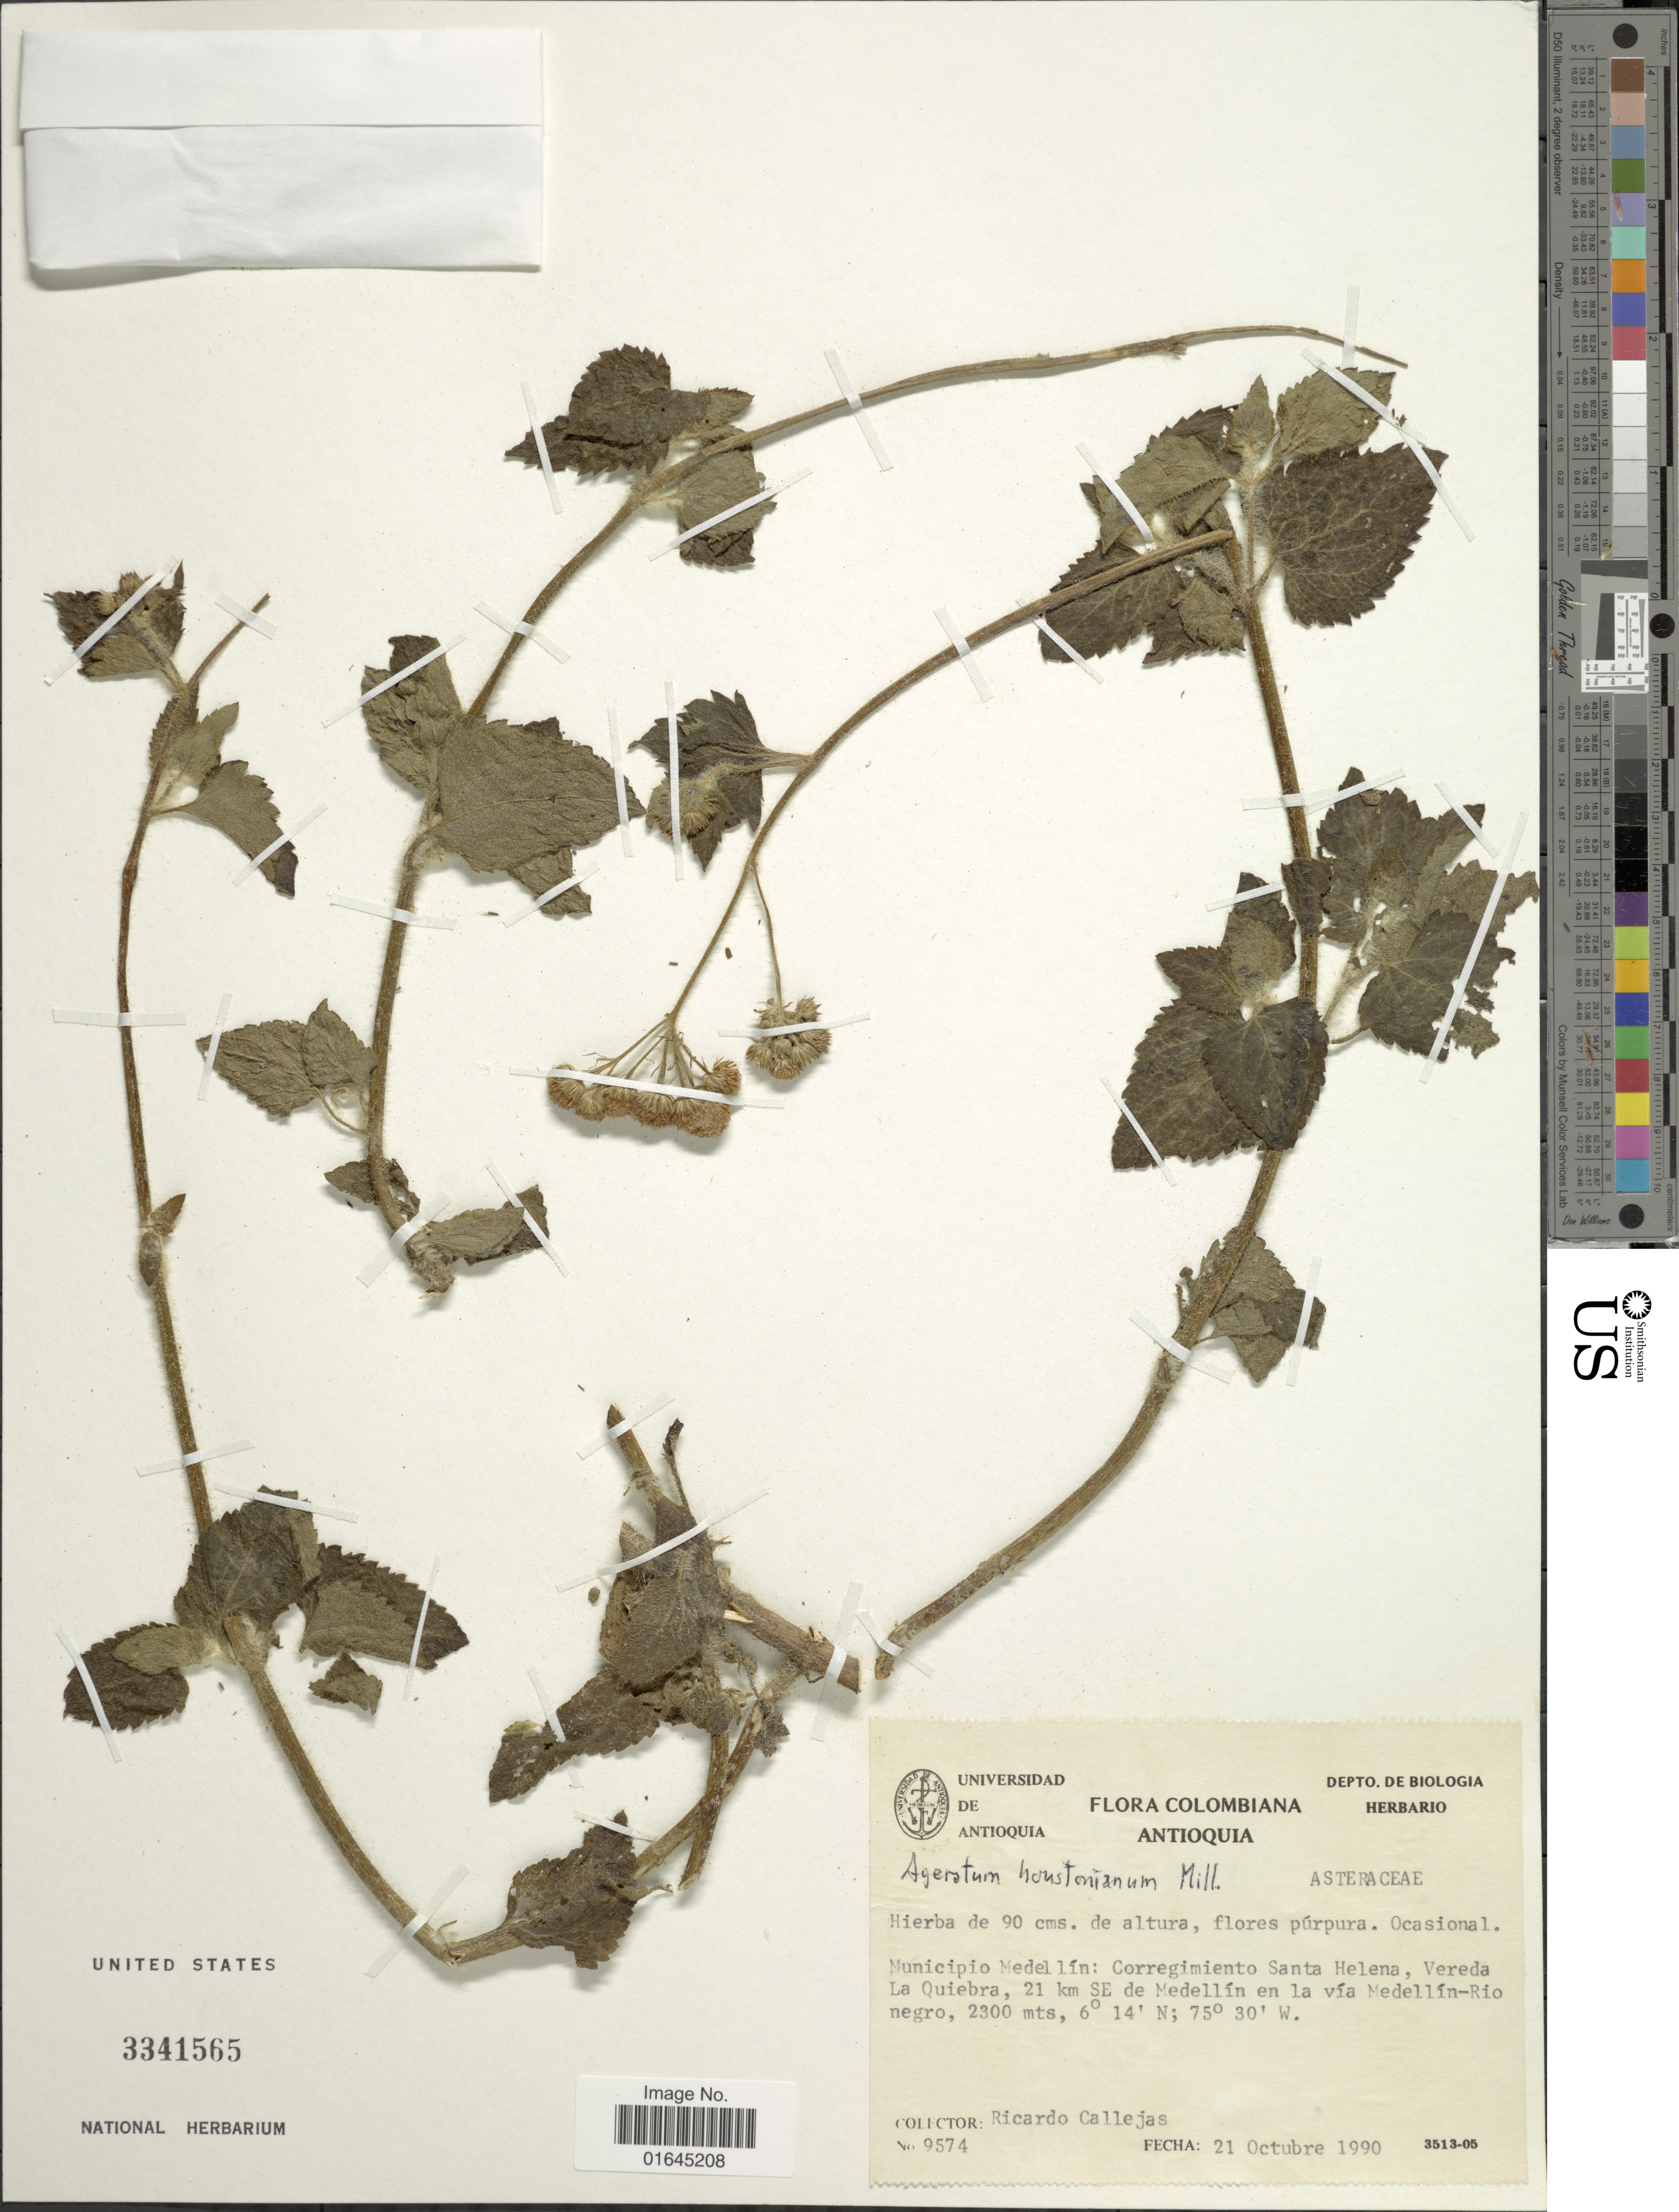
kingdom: Plantae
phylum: Tracheophyta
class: Magnoliopsida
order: Asterales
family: Asteraceae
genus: Ageratum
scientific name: Ageratum houstonianum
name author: Mill.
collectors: R. Callejas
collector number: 9574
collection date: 1990-10-21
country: Colombia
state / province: Antioquia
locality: Depto. de Biologica, municipio Medellín: Corregimiento Santa Helena, Vereda La Quiebra, 21 km SE de Medellín en la vía Medellín-Rio negro.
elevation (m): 2300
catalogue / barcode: US 3341565